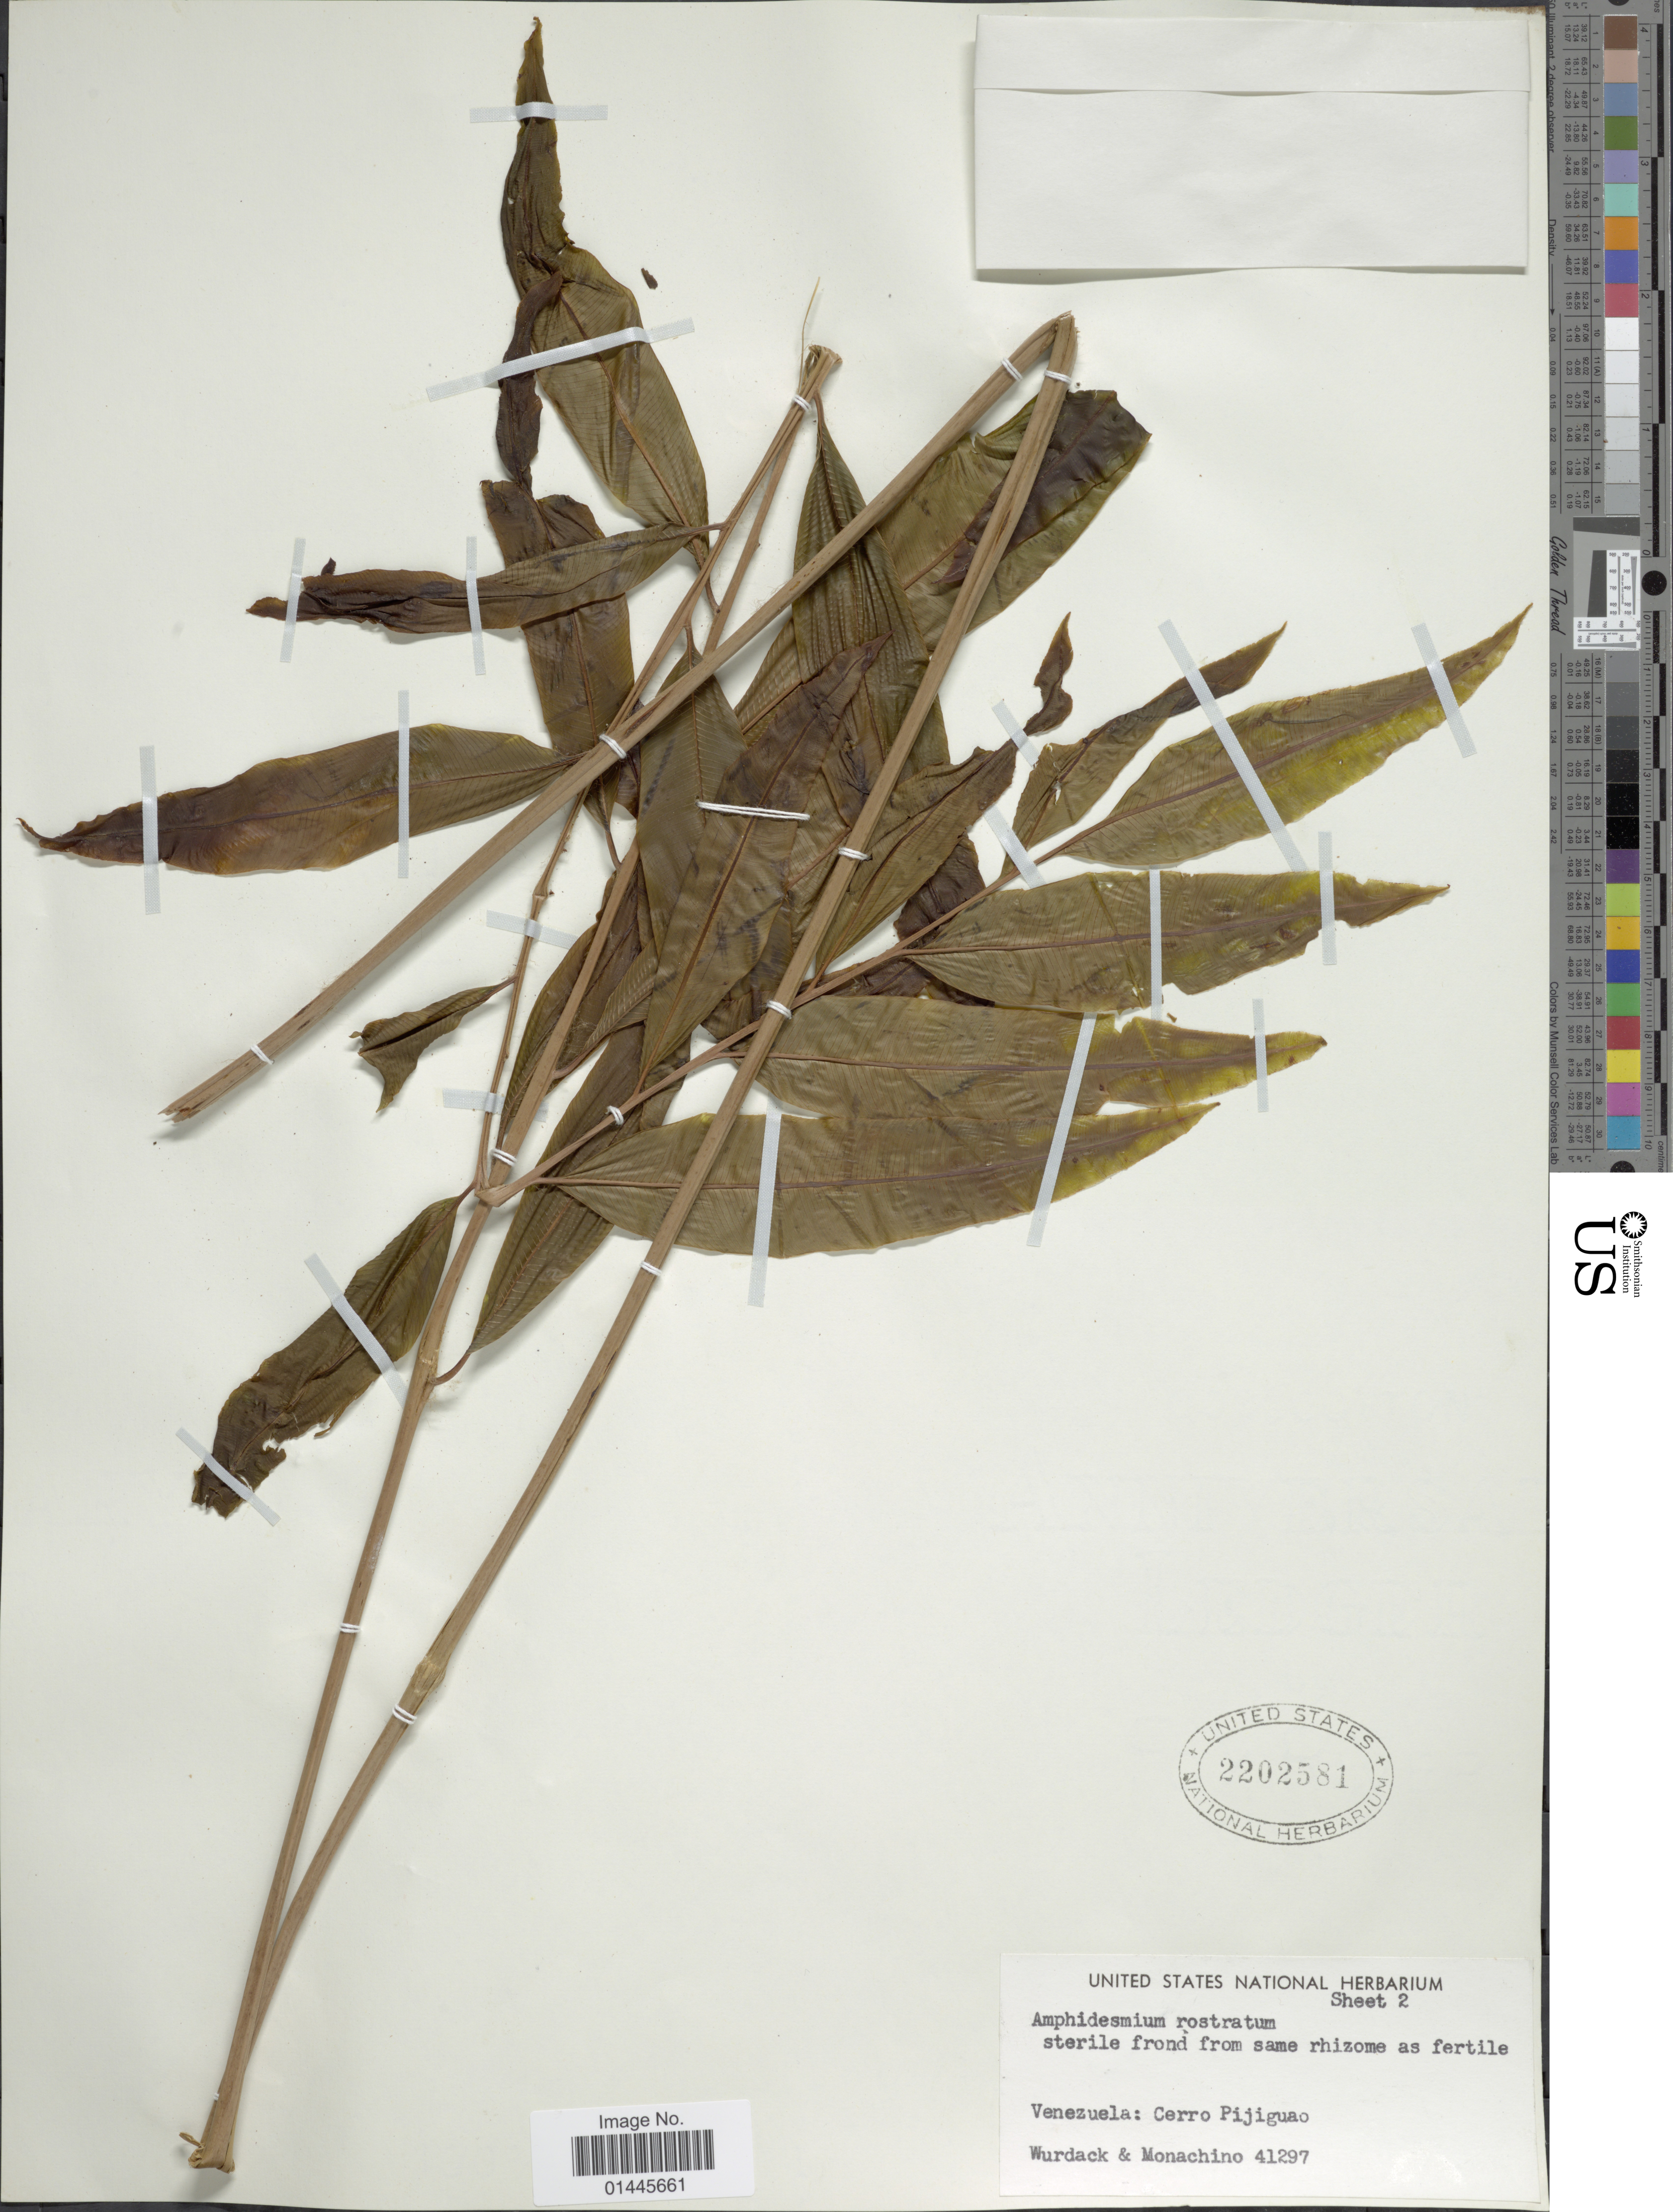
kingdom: Plantae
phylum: Tracheophyta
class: Polypodiopsida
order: Cyatheales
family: Metaxyaceae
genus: Metaxya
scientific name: Metaxya rostrata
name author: (Kunth) C. Presl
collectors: J. J. Wurdack & -. Monachino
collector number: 41297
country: Venezuela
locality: Cerro Pijiguao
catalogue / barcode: US 2202581